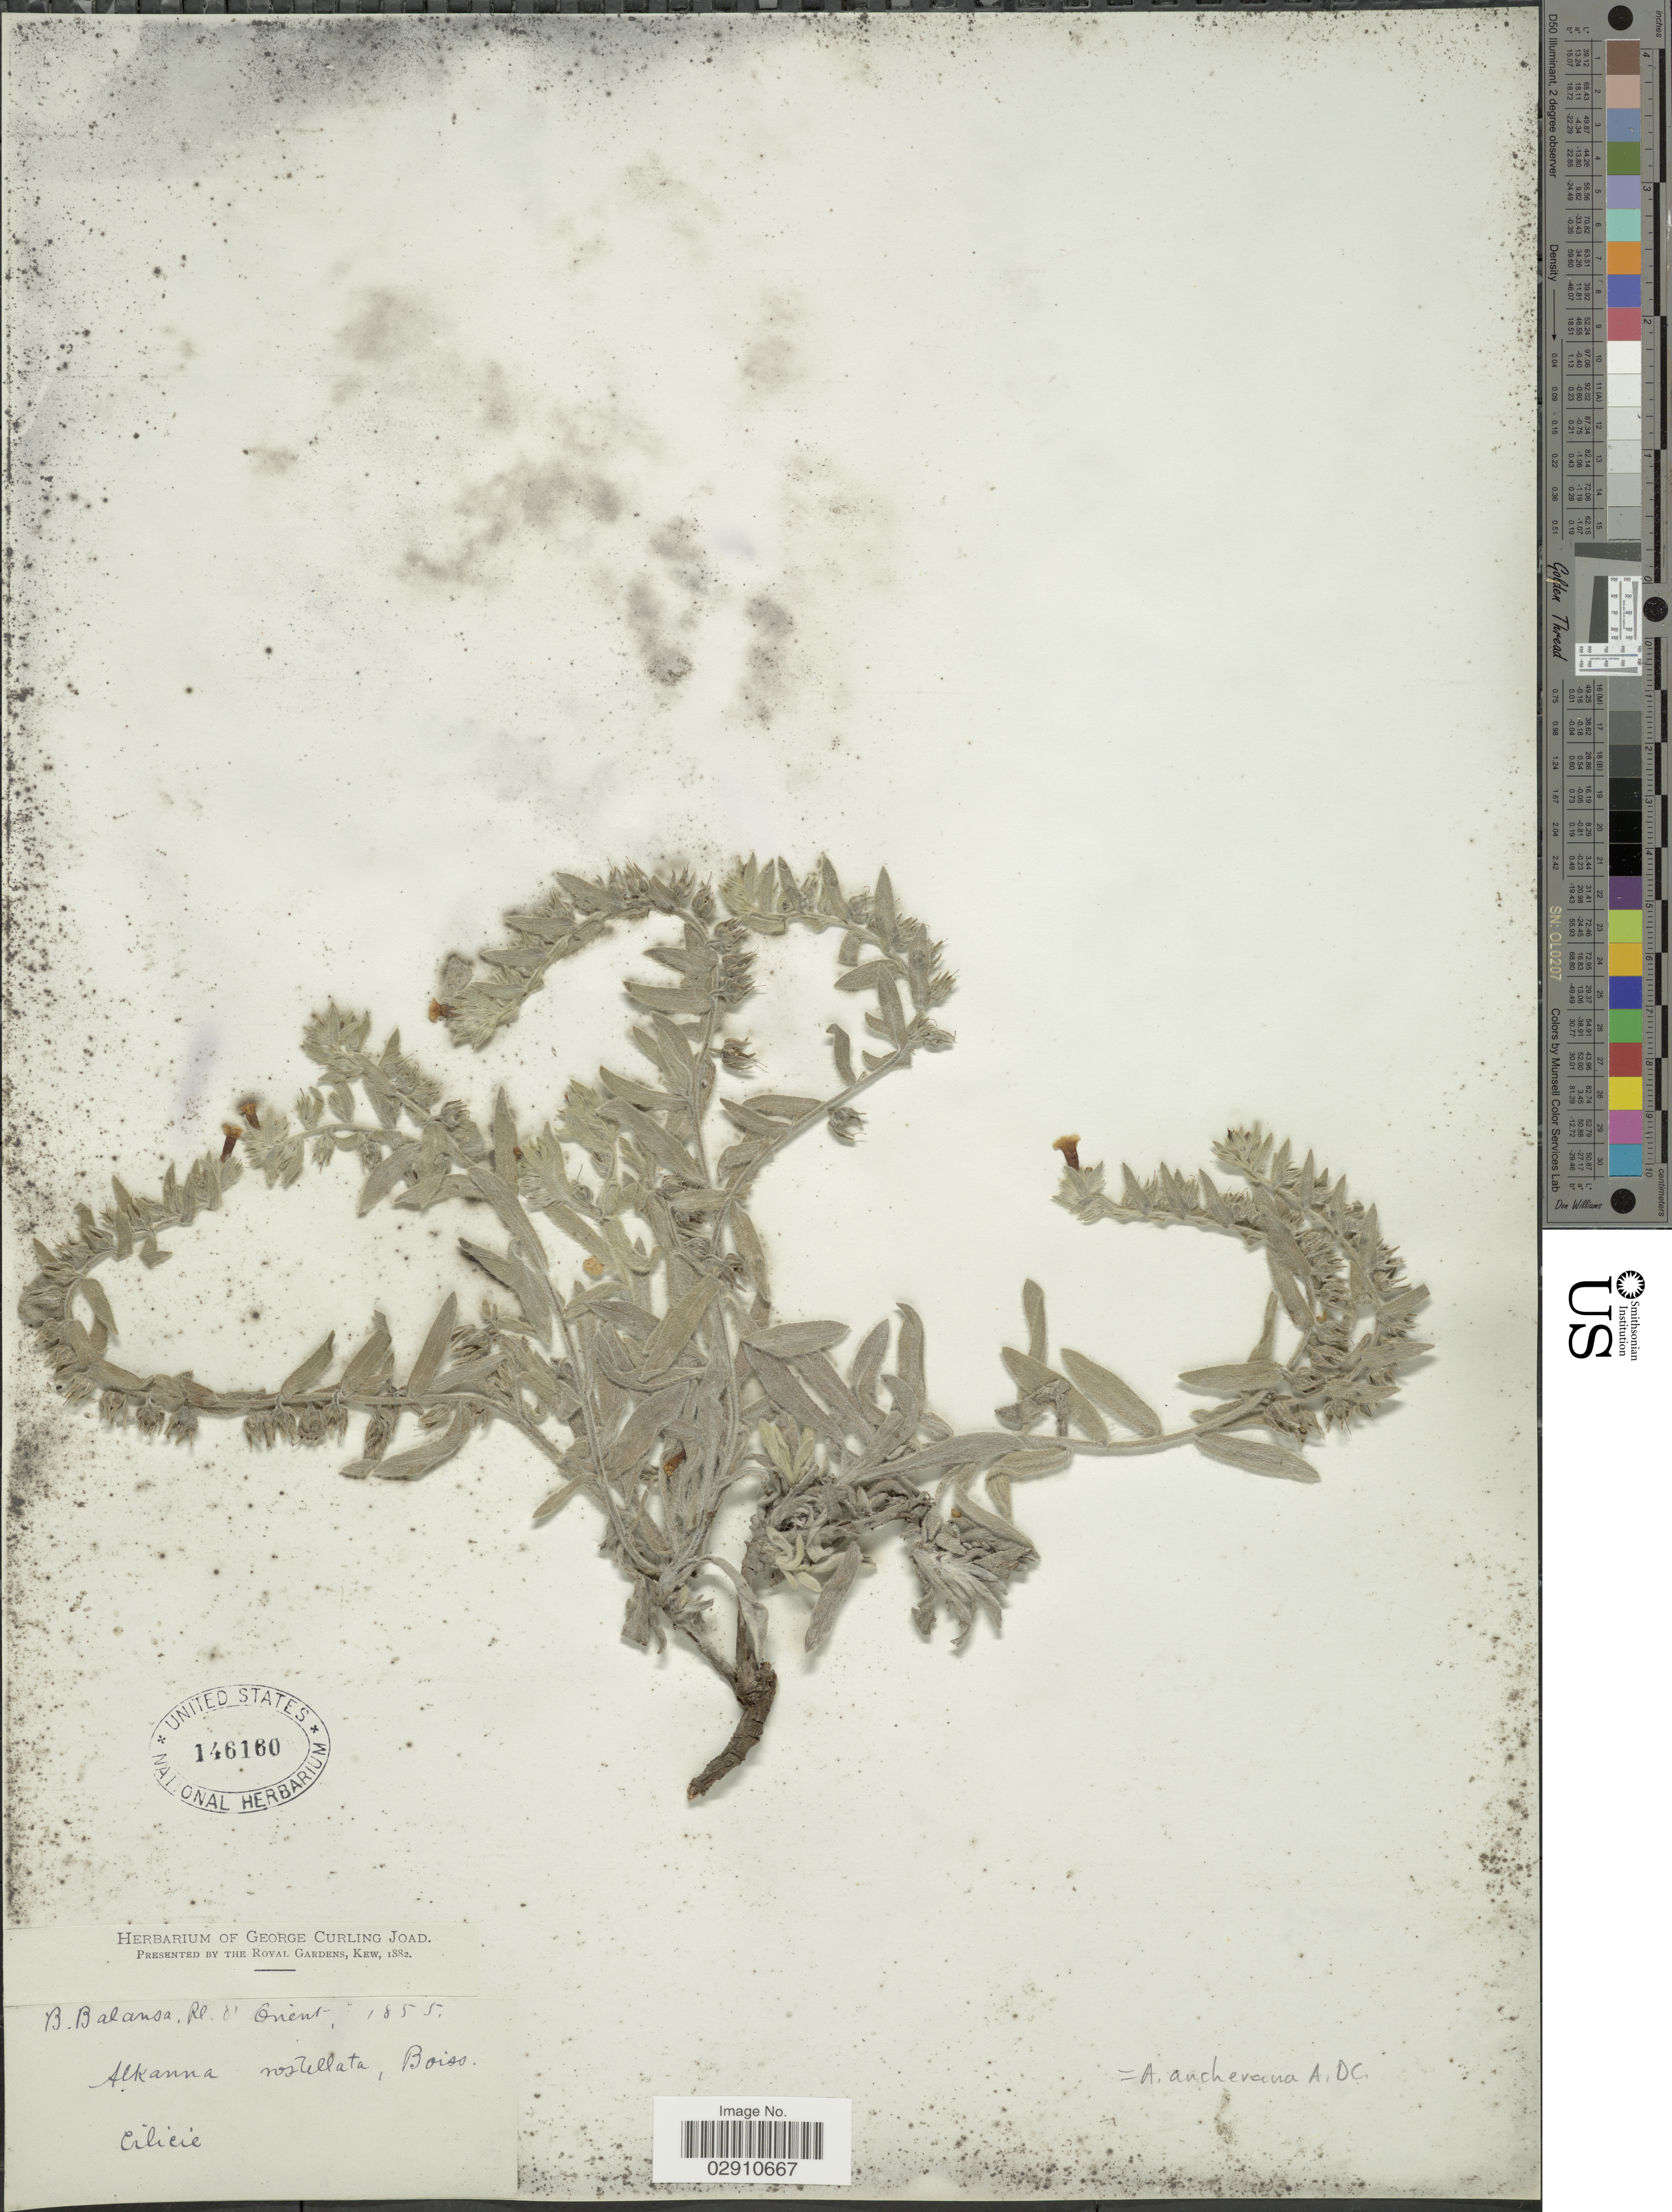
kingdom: Plantae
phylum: Tracheophyta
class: Magnoliopsida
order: Boraginales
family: Boraginaceae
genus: Alkanna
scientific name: Alkanna aucheriana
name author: A. DC.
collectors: B. Balansa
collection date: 1855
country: Turkey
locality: D'Orient. Cilicie.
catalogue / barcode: US 146160